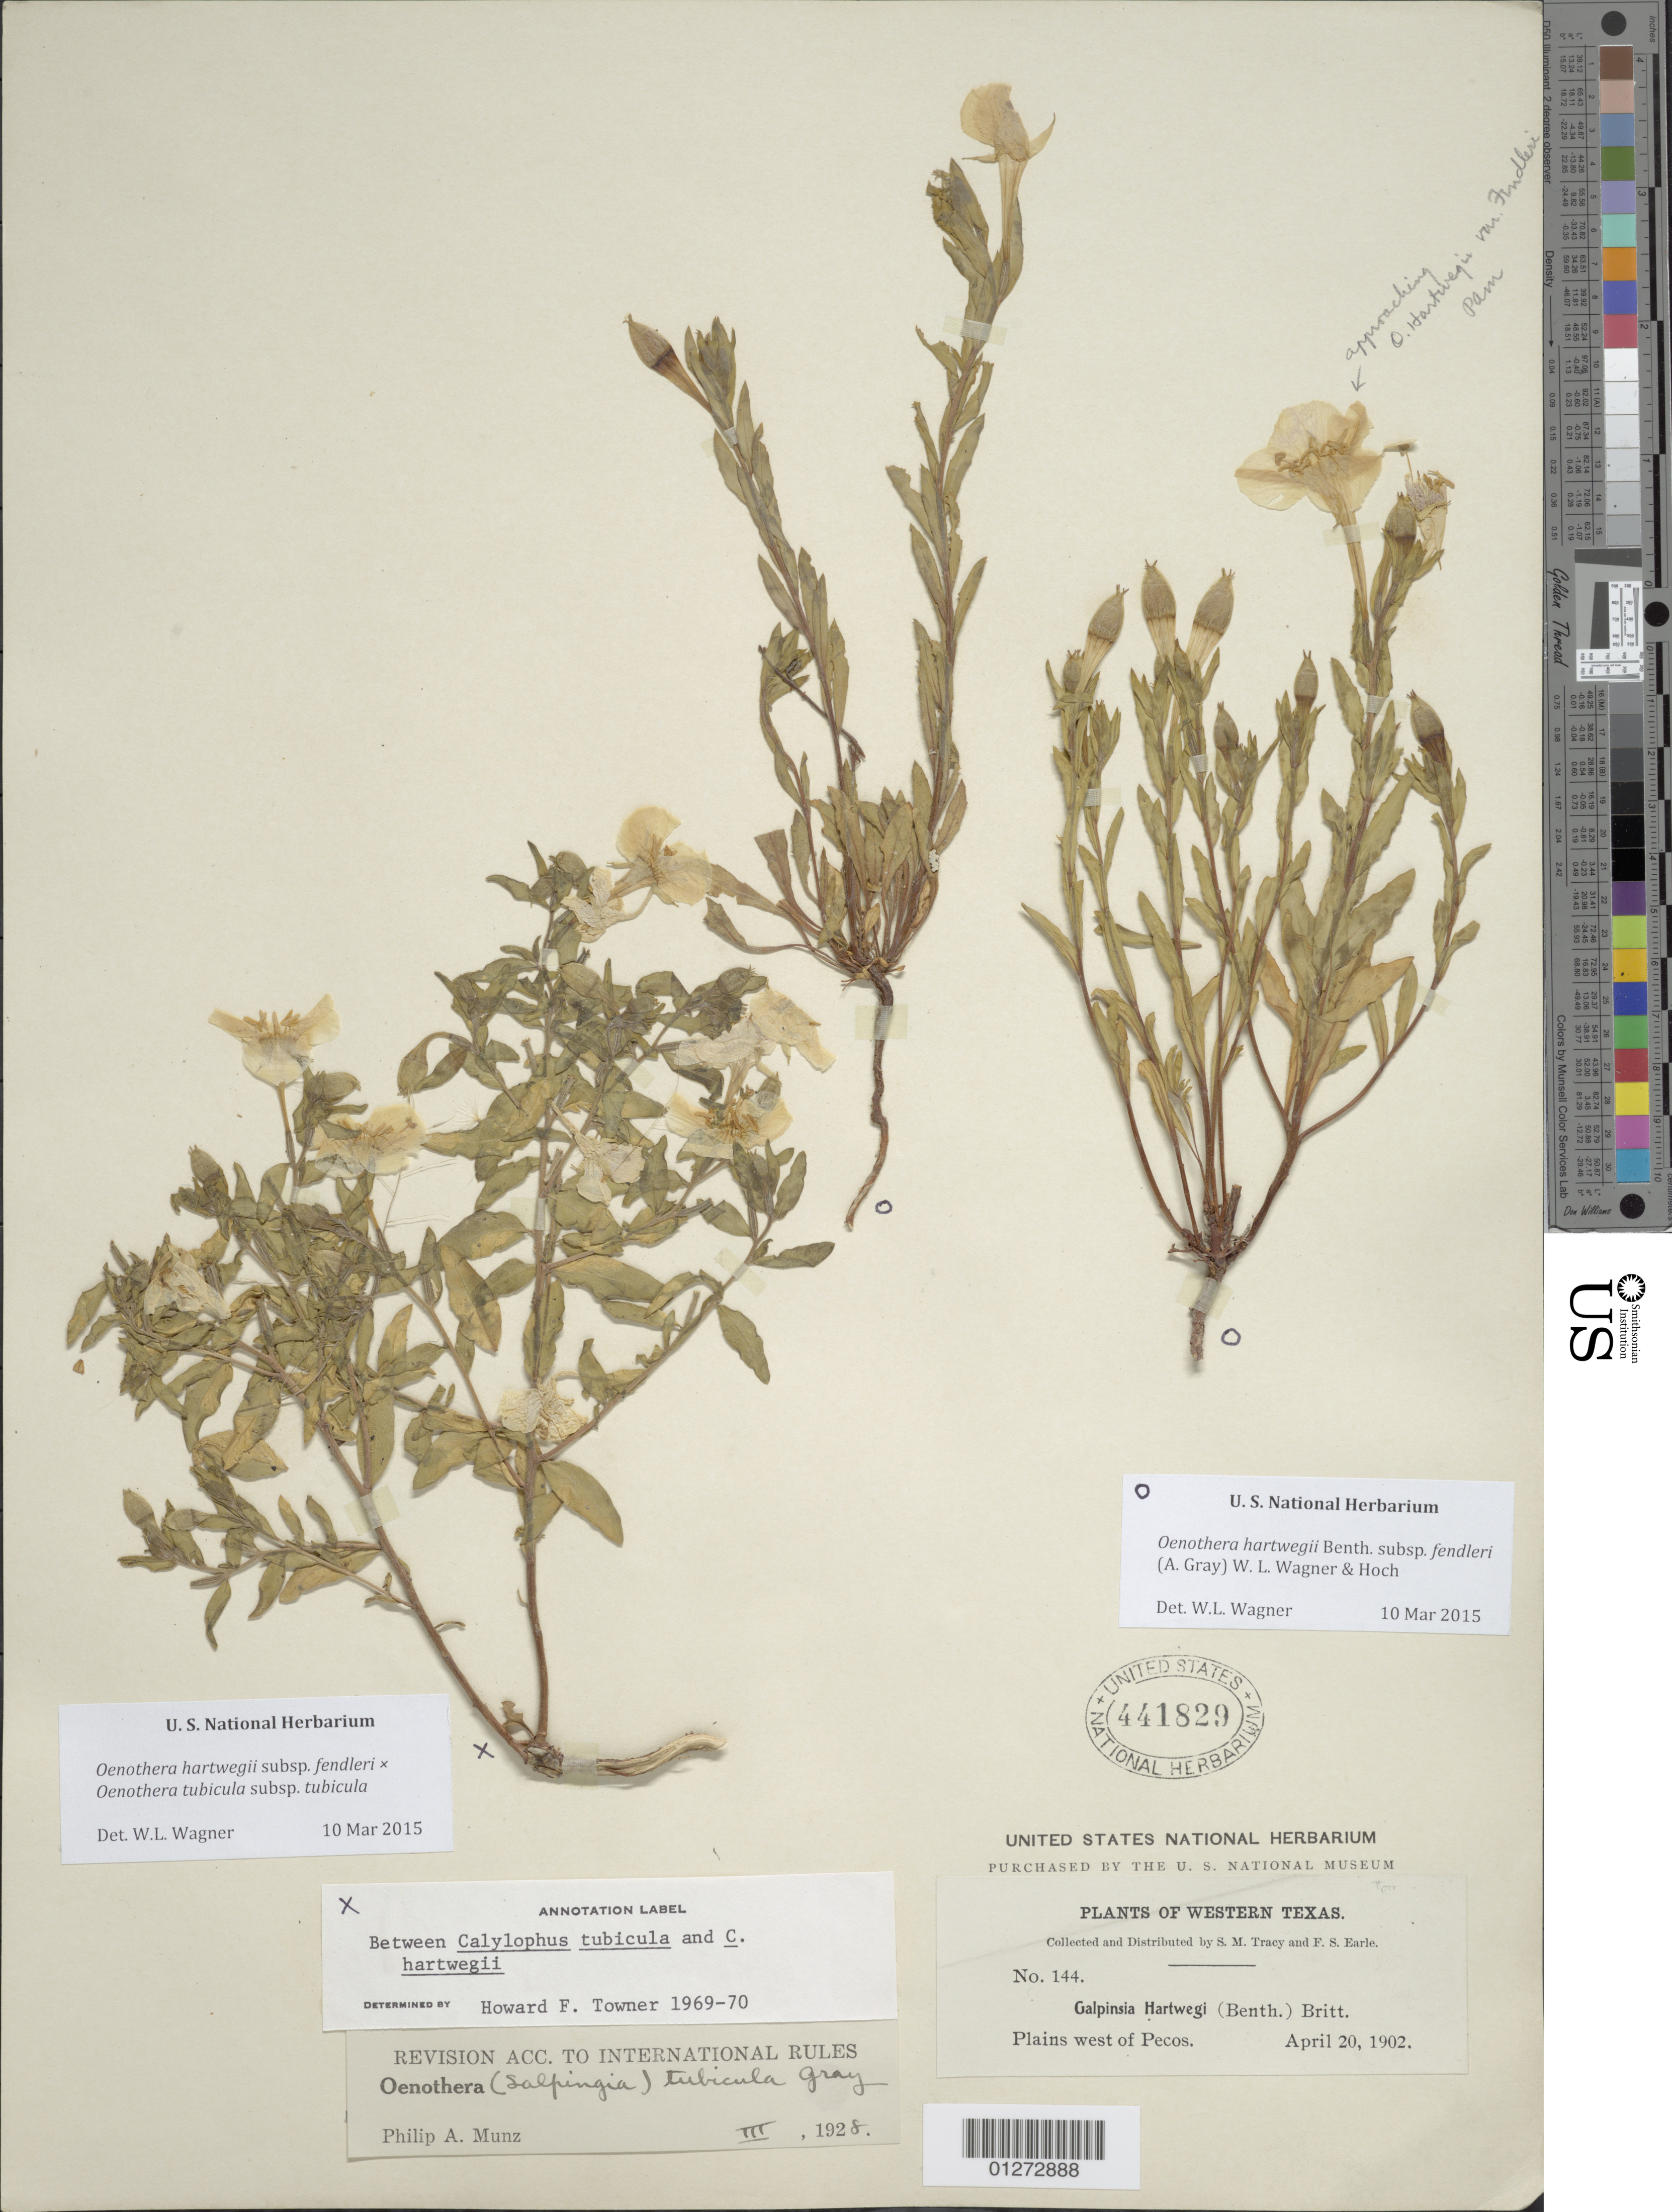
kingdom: Plantae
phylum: Tracheophyta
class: Magnoliopsida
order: Myrtales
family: Onagraceae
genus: Oenothera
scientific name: Oenothera hartwegii subsp. fendleri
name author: (A. Gray) W.L. Wagner & Hoch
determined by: Wagner, W. L., (BOT), Smithsonian Institution - National Museum of Natural History (UNITED STATES)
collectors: S. M. Tracy & F. S. Earle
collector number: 144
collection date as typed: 20 Apr 1902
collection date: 1902-04-20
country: United States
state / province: Texas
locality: W of Pecos.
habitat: Plains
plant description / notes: Mixed collection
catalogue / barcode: US 441829